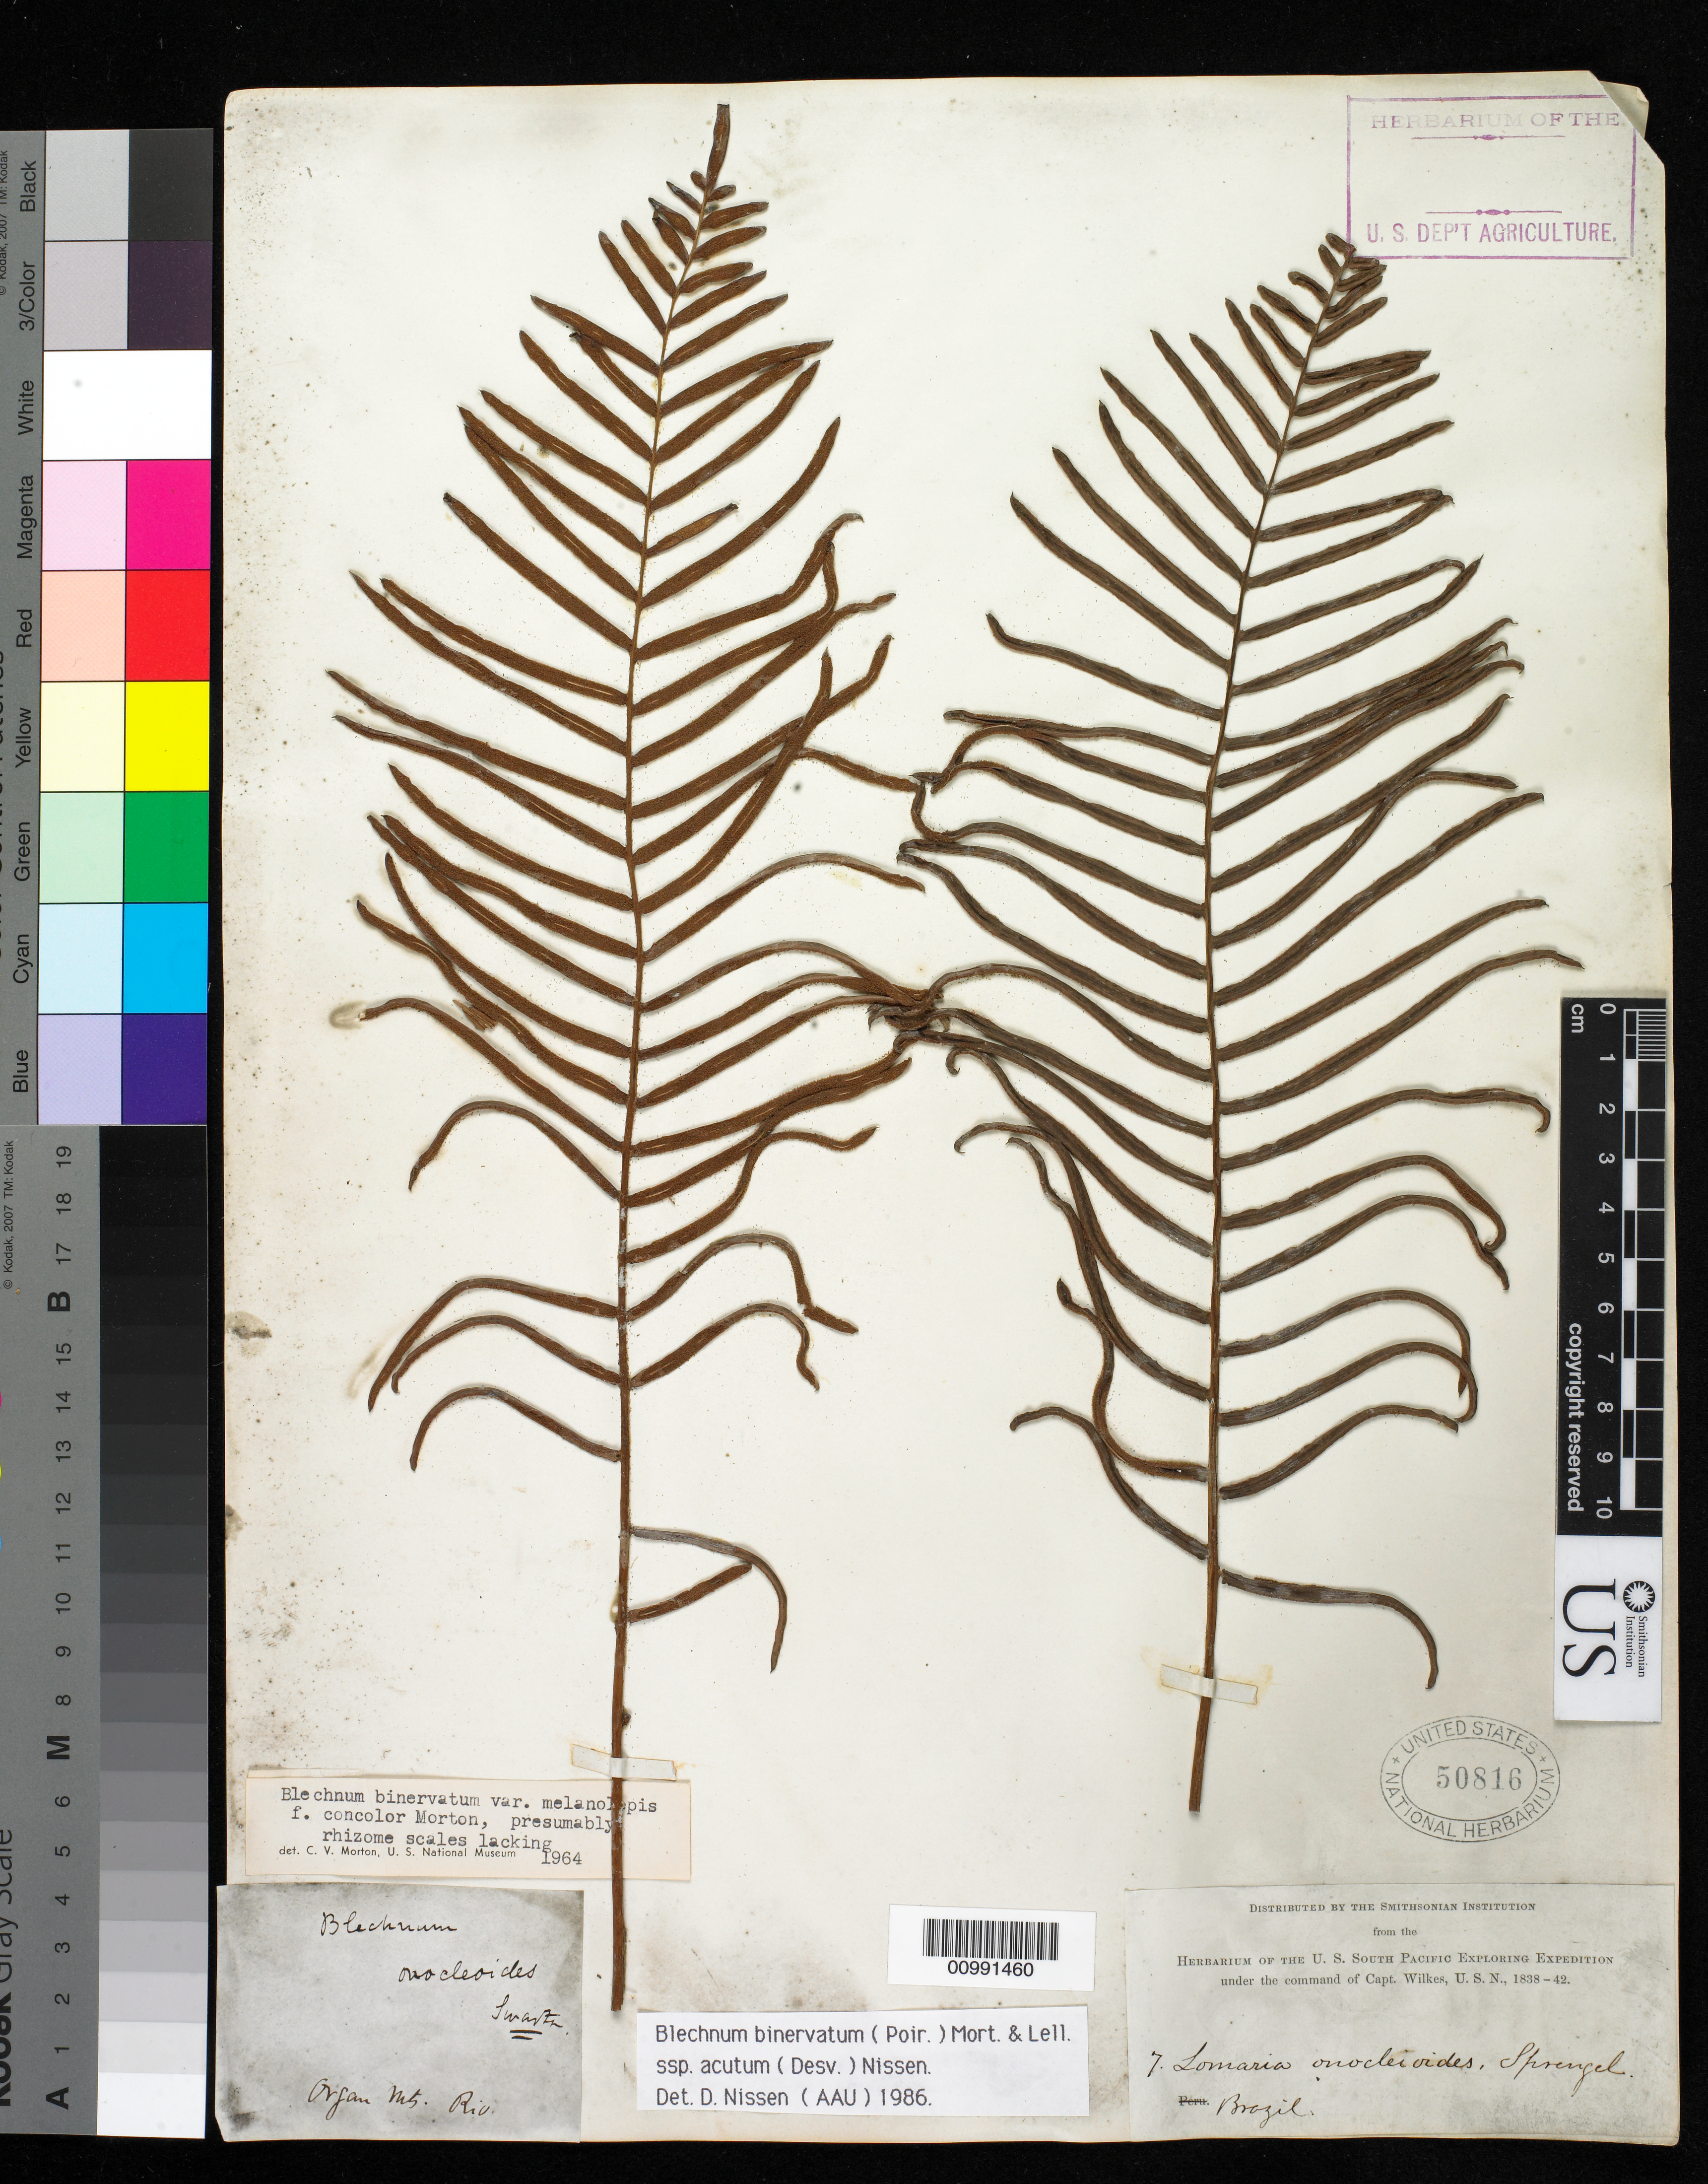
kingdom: Plantae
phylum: Tracheophyta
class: Polypodiopsida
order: Polypodiales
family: Blechnaceae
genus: Blechnum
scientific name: Blechnum ensiforme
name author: (Liebm.) C. Chr.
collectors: Wilkes Explor. Exped.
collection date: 1838/1842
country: Brazil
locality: Organ Mts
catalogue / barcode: US 50816